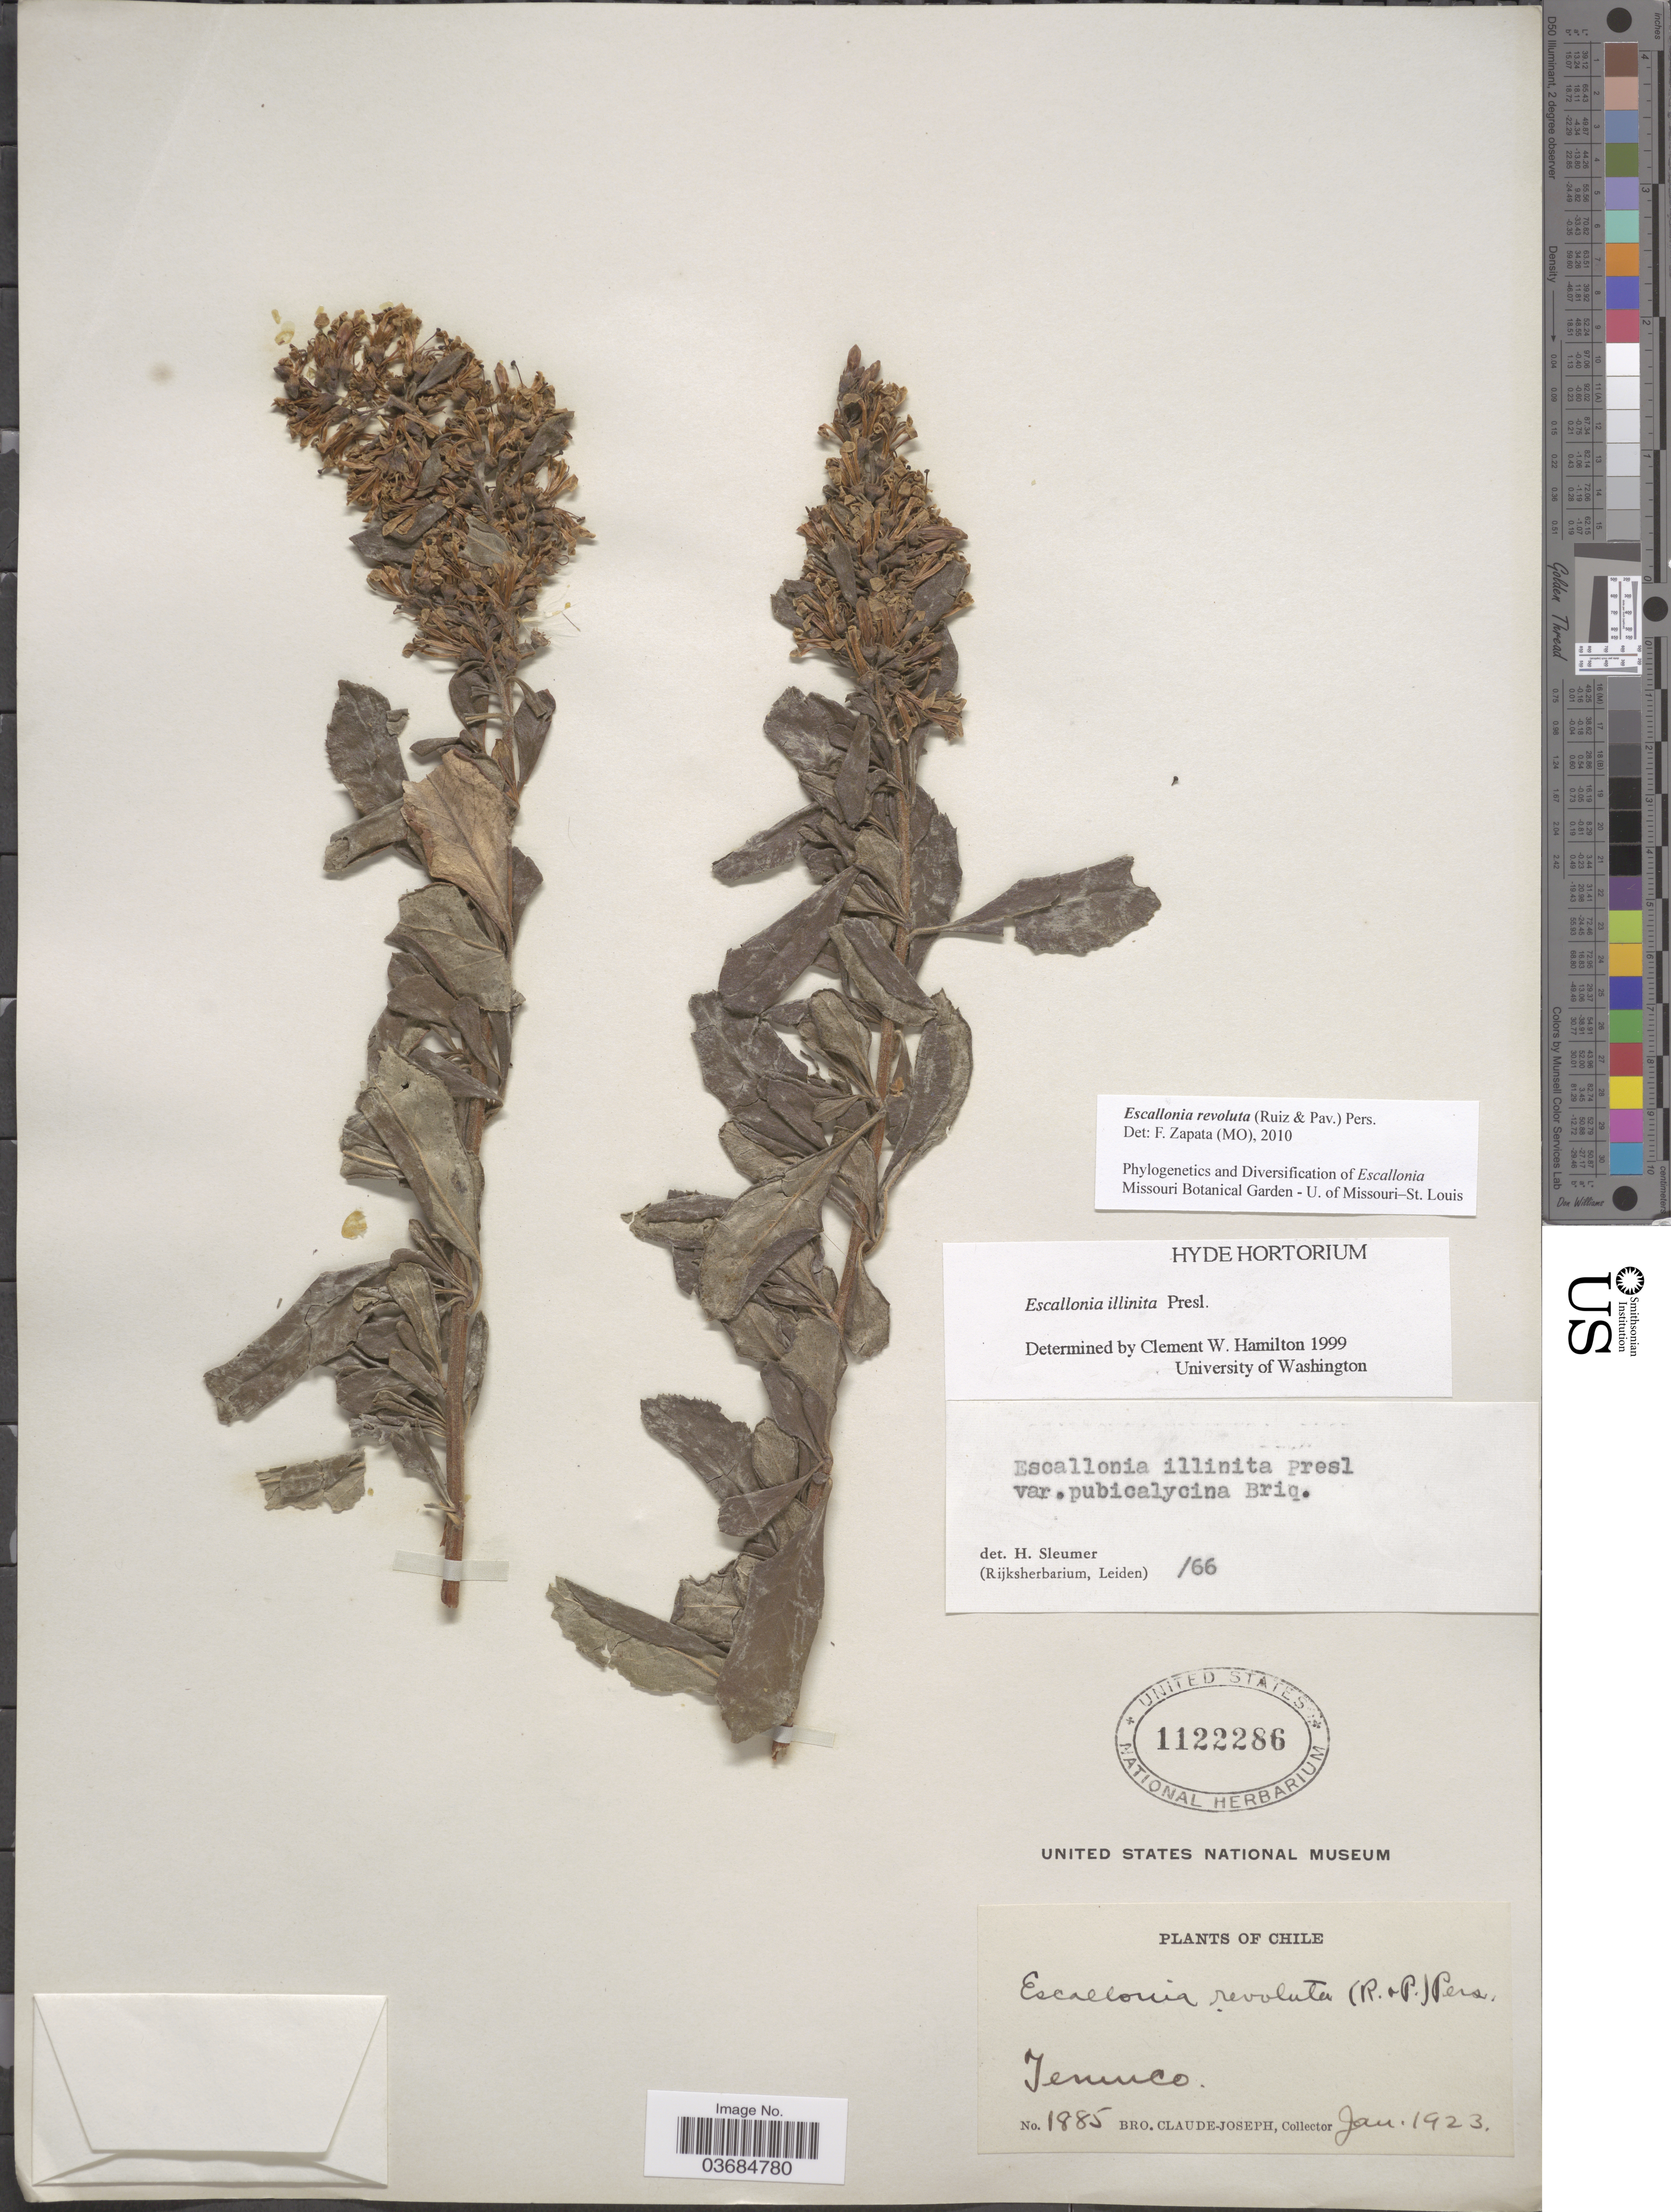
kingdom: Plantae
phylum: Tracheophyta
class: Magnoliopsida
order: Escalloniales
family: Escalloniaceae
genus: Escallonia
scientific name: Escallonia revoluta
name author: (Ruiz & Pav.) Pers.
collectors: Bro. Claude-Joseph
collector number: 1885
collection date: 1923-01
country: Chile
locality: Temuco.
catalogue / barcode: US 1122286